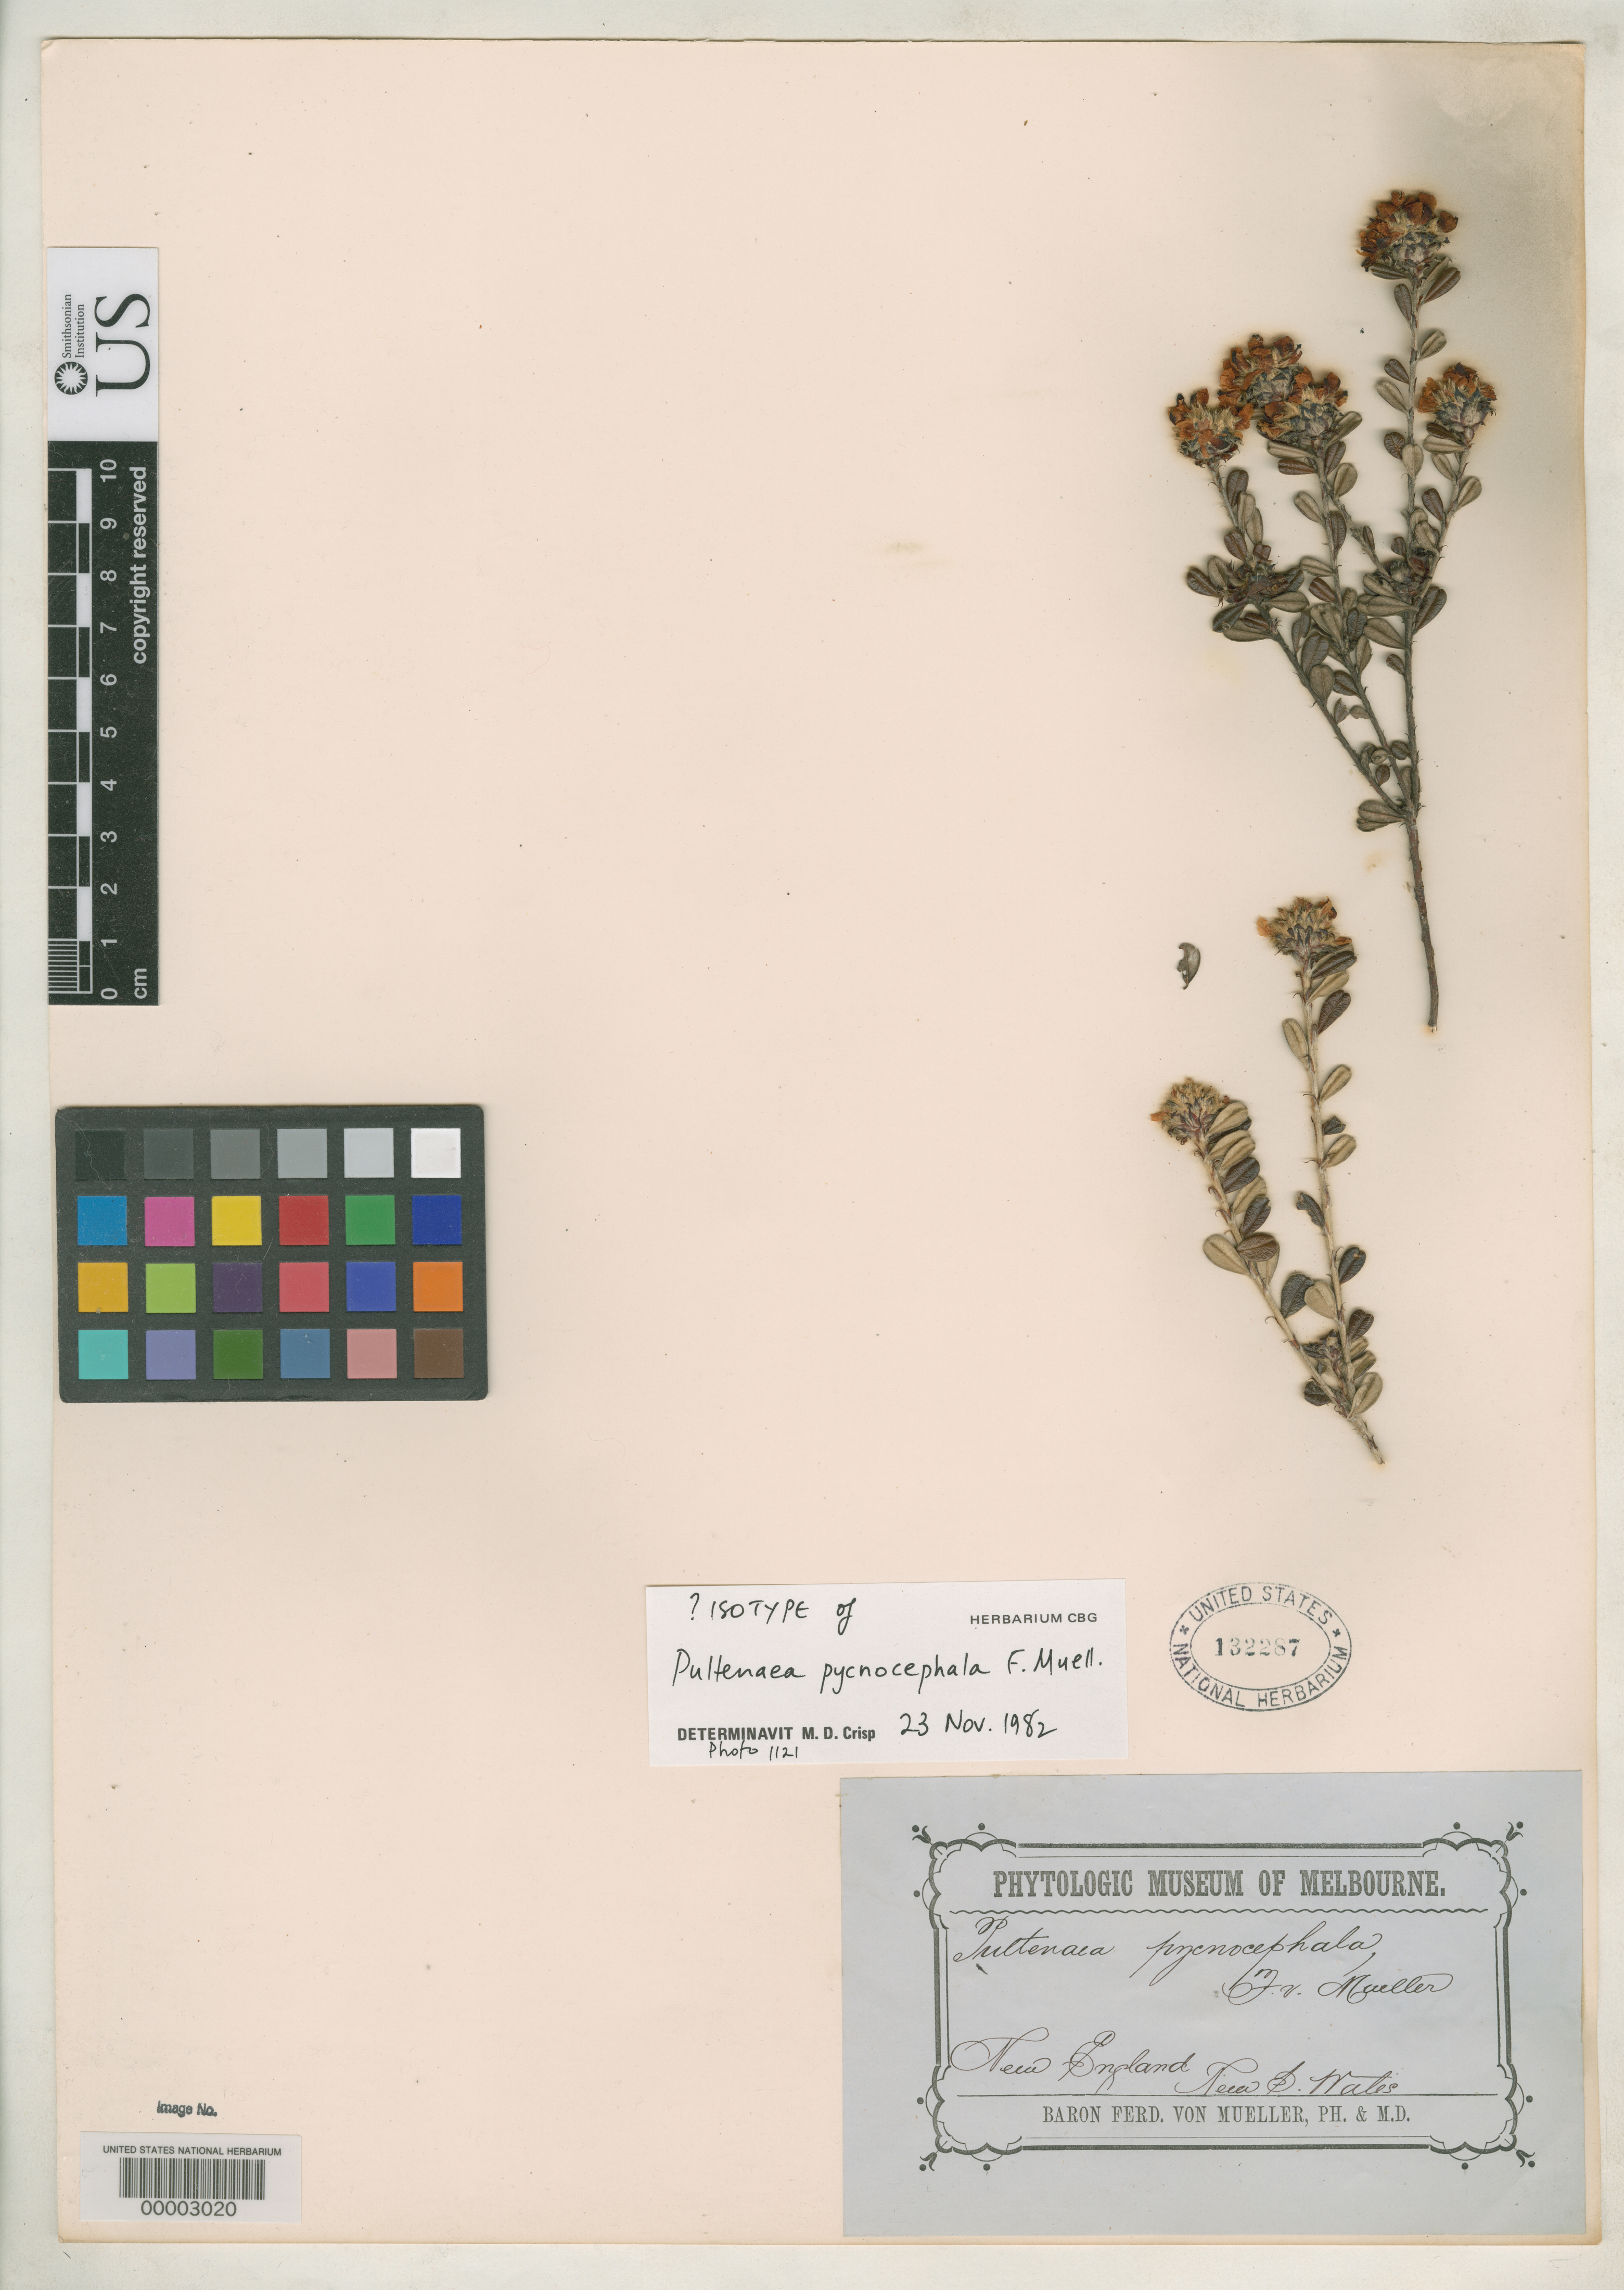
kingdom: Plantae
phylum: Tracheophyta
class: Magnoliopsida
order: Fabales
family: Fabaceae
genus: Pultenaea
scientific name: Pultenaea pycnocephala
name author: F. Muell. ex Benth.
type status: Isotype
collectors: F. Mueller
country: Australia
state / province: New South Wales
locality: Bluff Mt., New England.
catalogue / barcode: US 132287